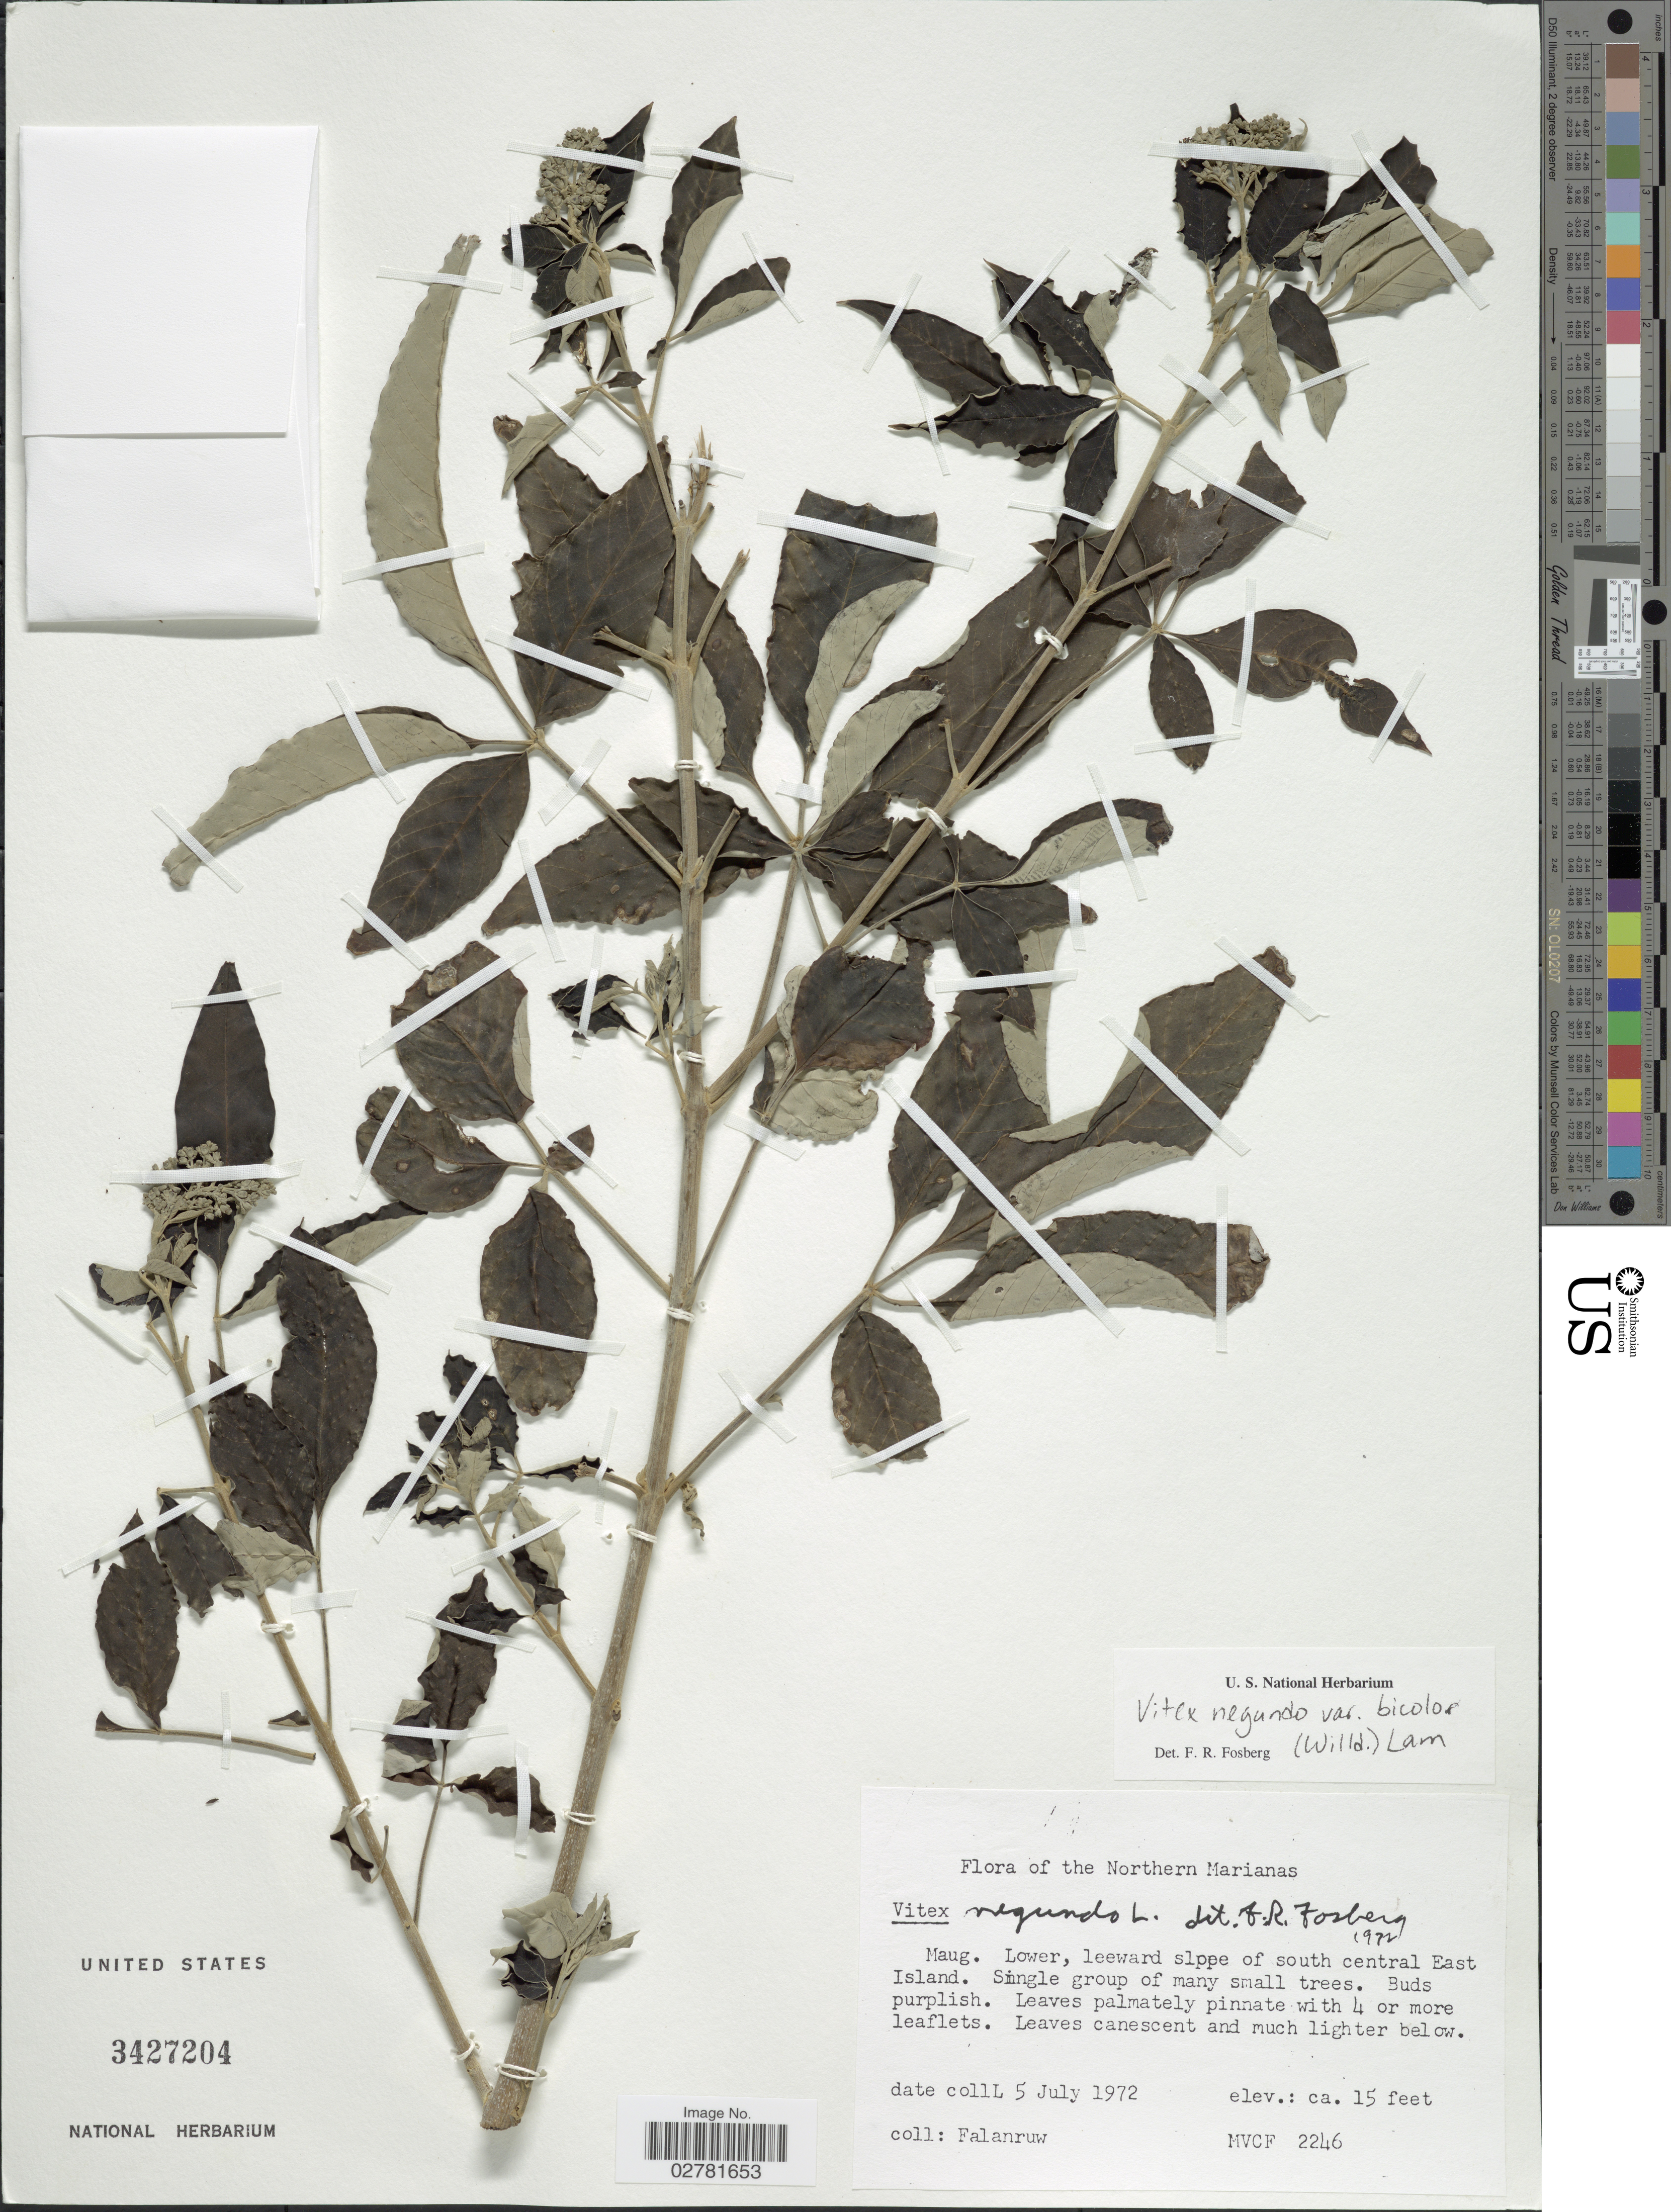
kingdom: Plantae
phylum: Tracheophyta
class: Magnoliopsida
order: Lamiales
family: Lamiaceae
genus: Vitex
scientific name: Vitex negundo var. bicolor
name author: (Willd.) H.J. Lam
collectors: Falanruw, --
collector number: MVCF2246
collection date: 1972-07-05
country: Northern Mariana Islands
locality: Northern Marianas. Maug. Lower, leeward slope [interpreted] of south central East Island.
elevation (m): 5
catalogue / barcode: US 3427204